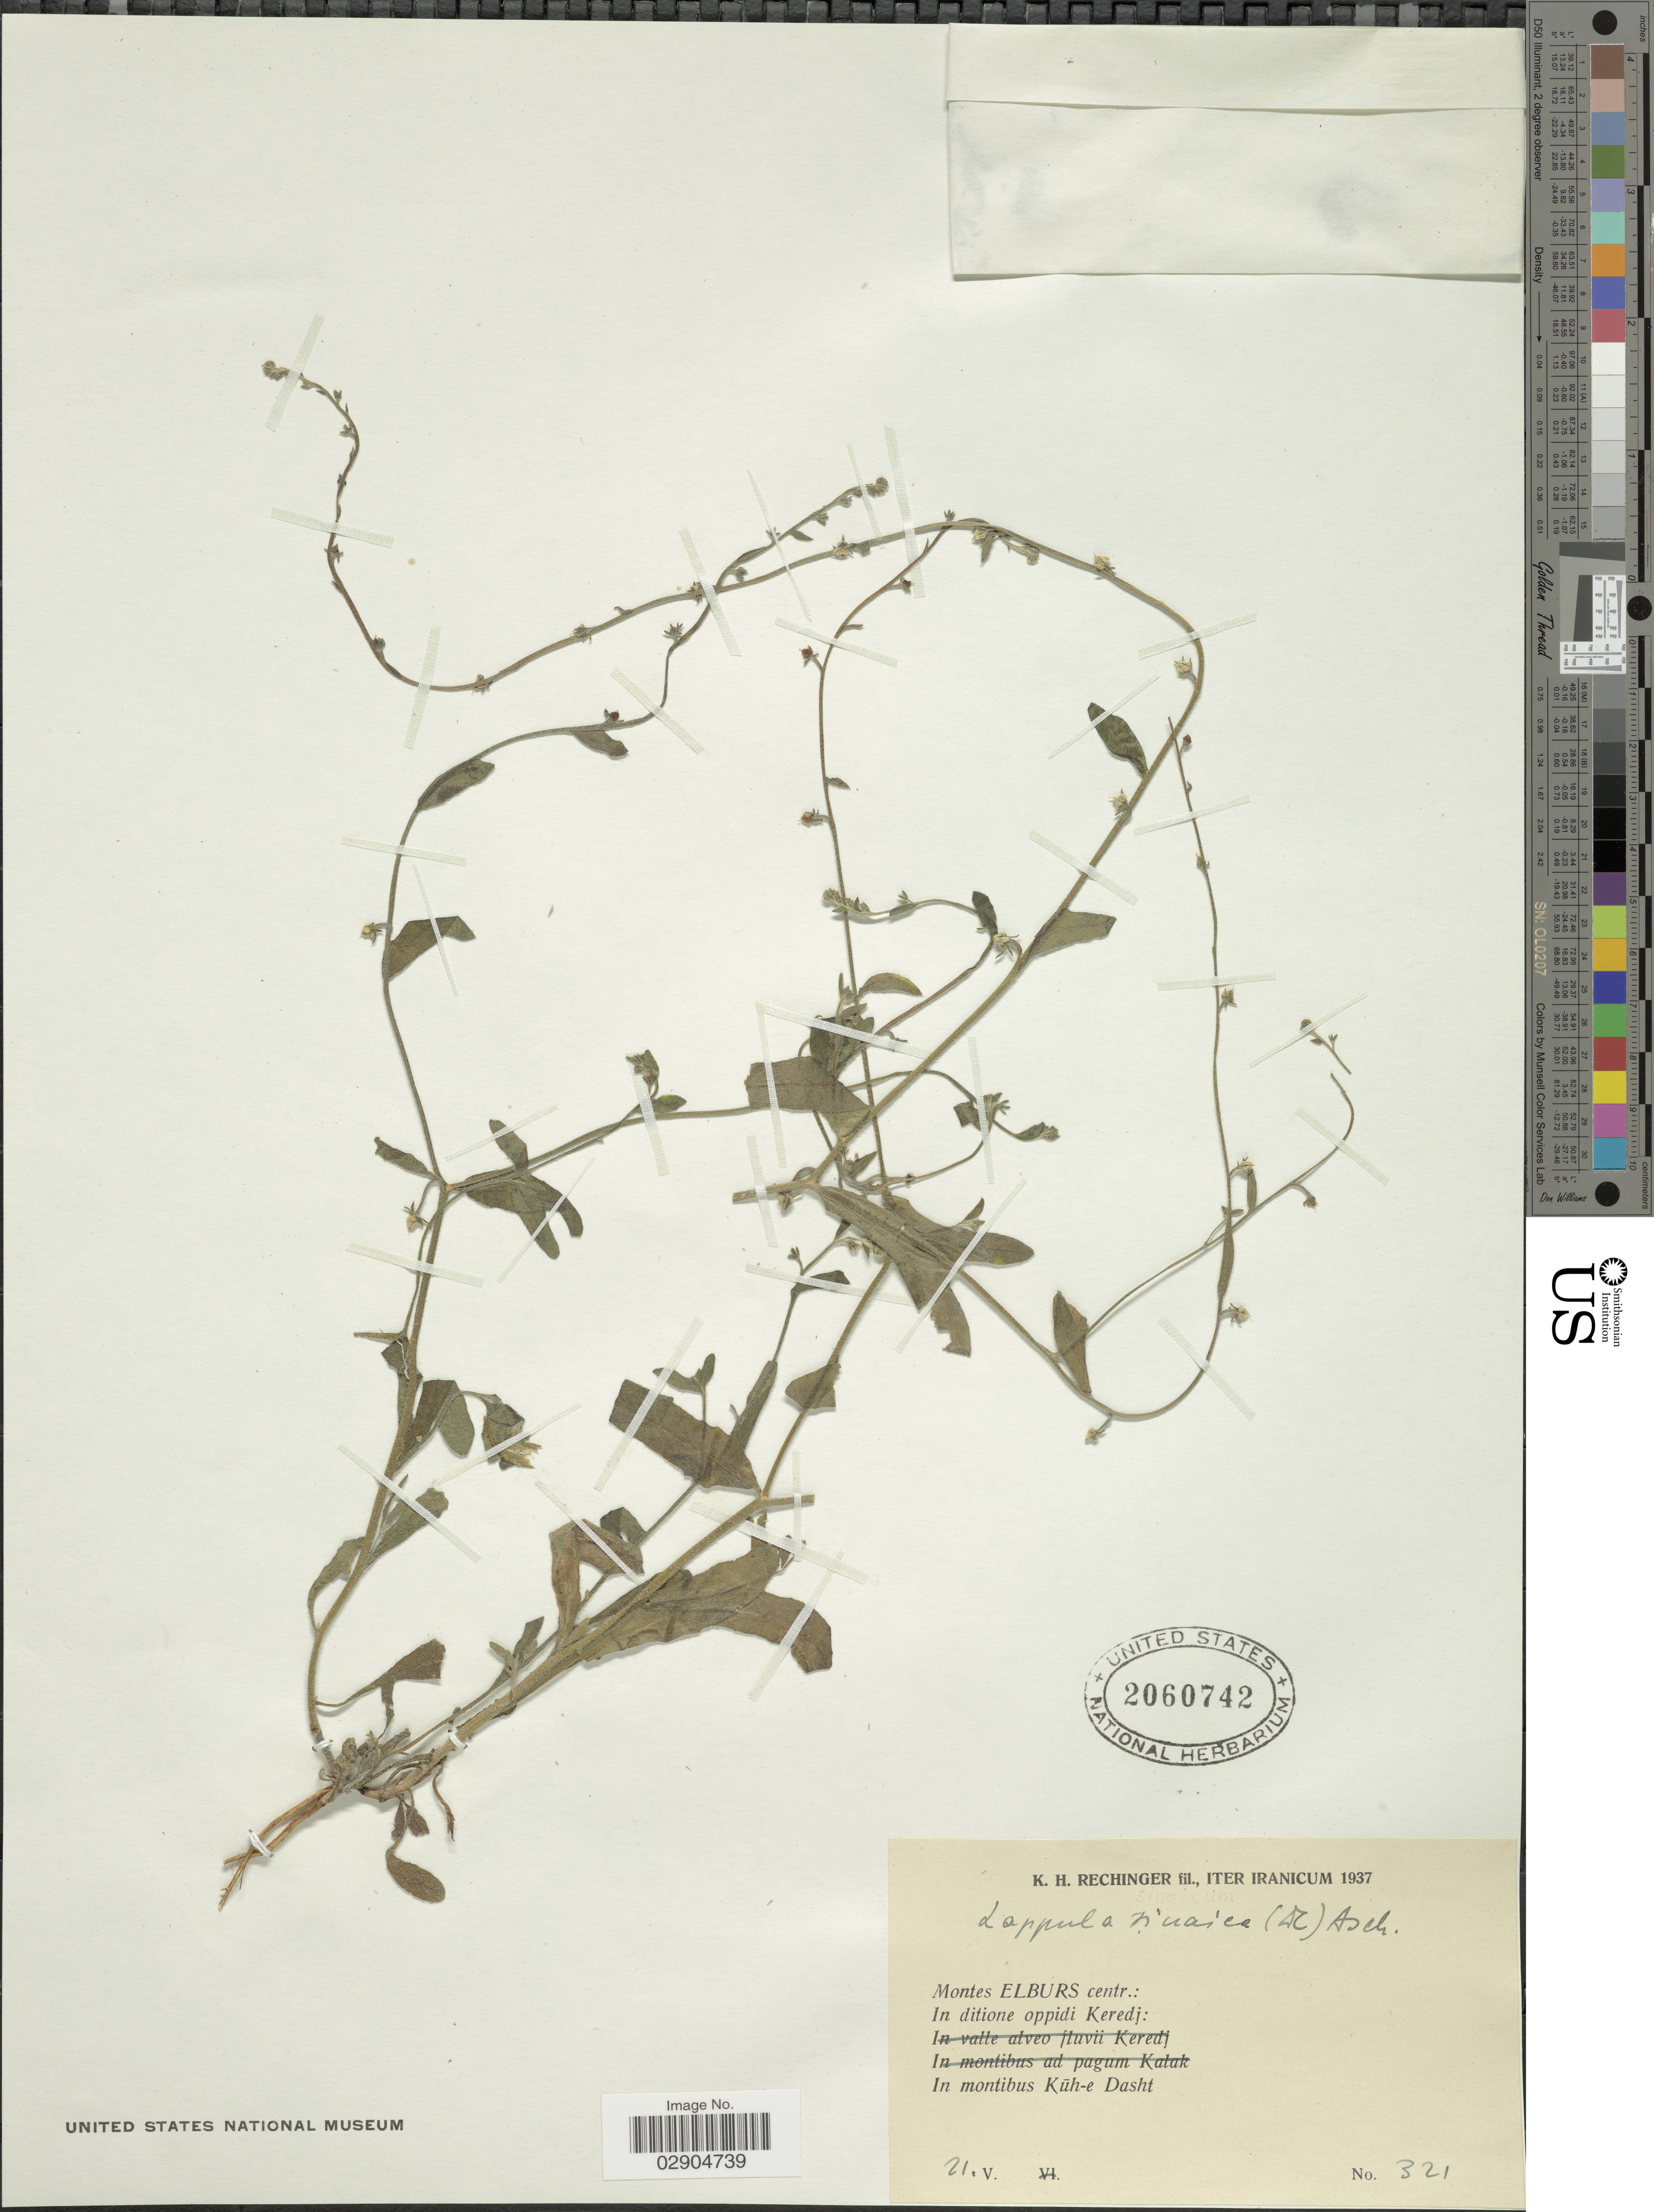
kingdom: Plantae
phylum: Tracheophyta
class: Magnoliopsida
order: Boraginales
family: Boraginaceae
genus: Lappula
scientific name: Lappula sinaica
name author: (A. DC.) Asch. & Schweinf.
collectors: K. H. Rechinger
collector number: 321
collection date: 1937-05-21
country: Iran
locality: Montes Elburs centr.: In ditione oppidi Keredj: In montibus Küh-e Dasht.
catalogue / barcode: US 2060742